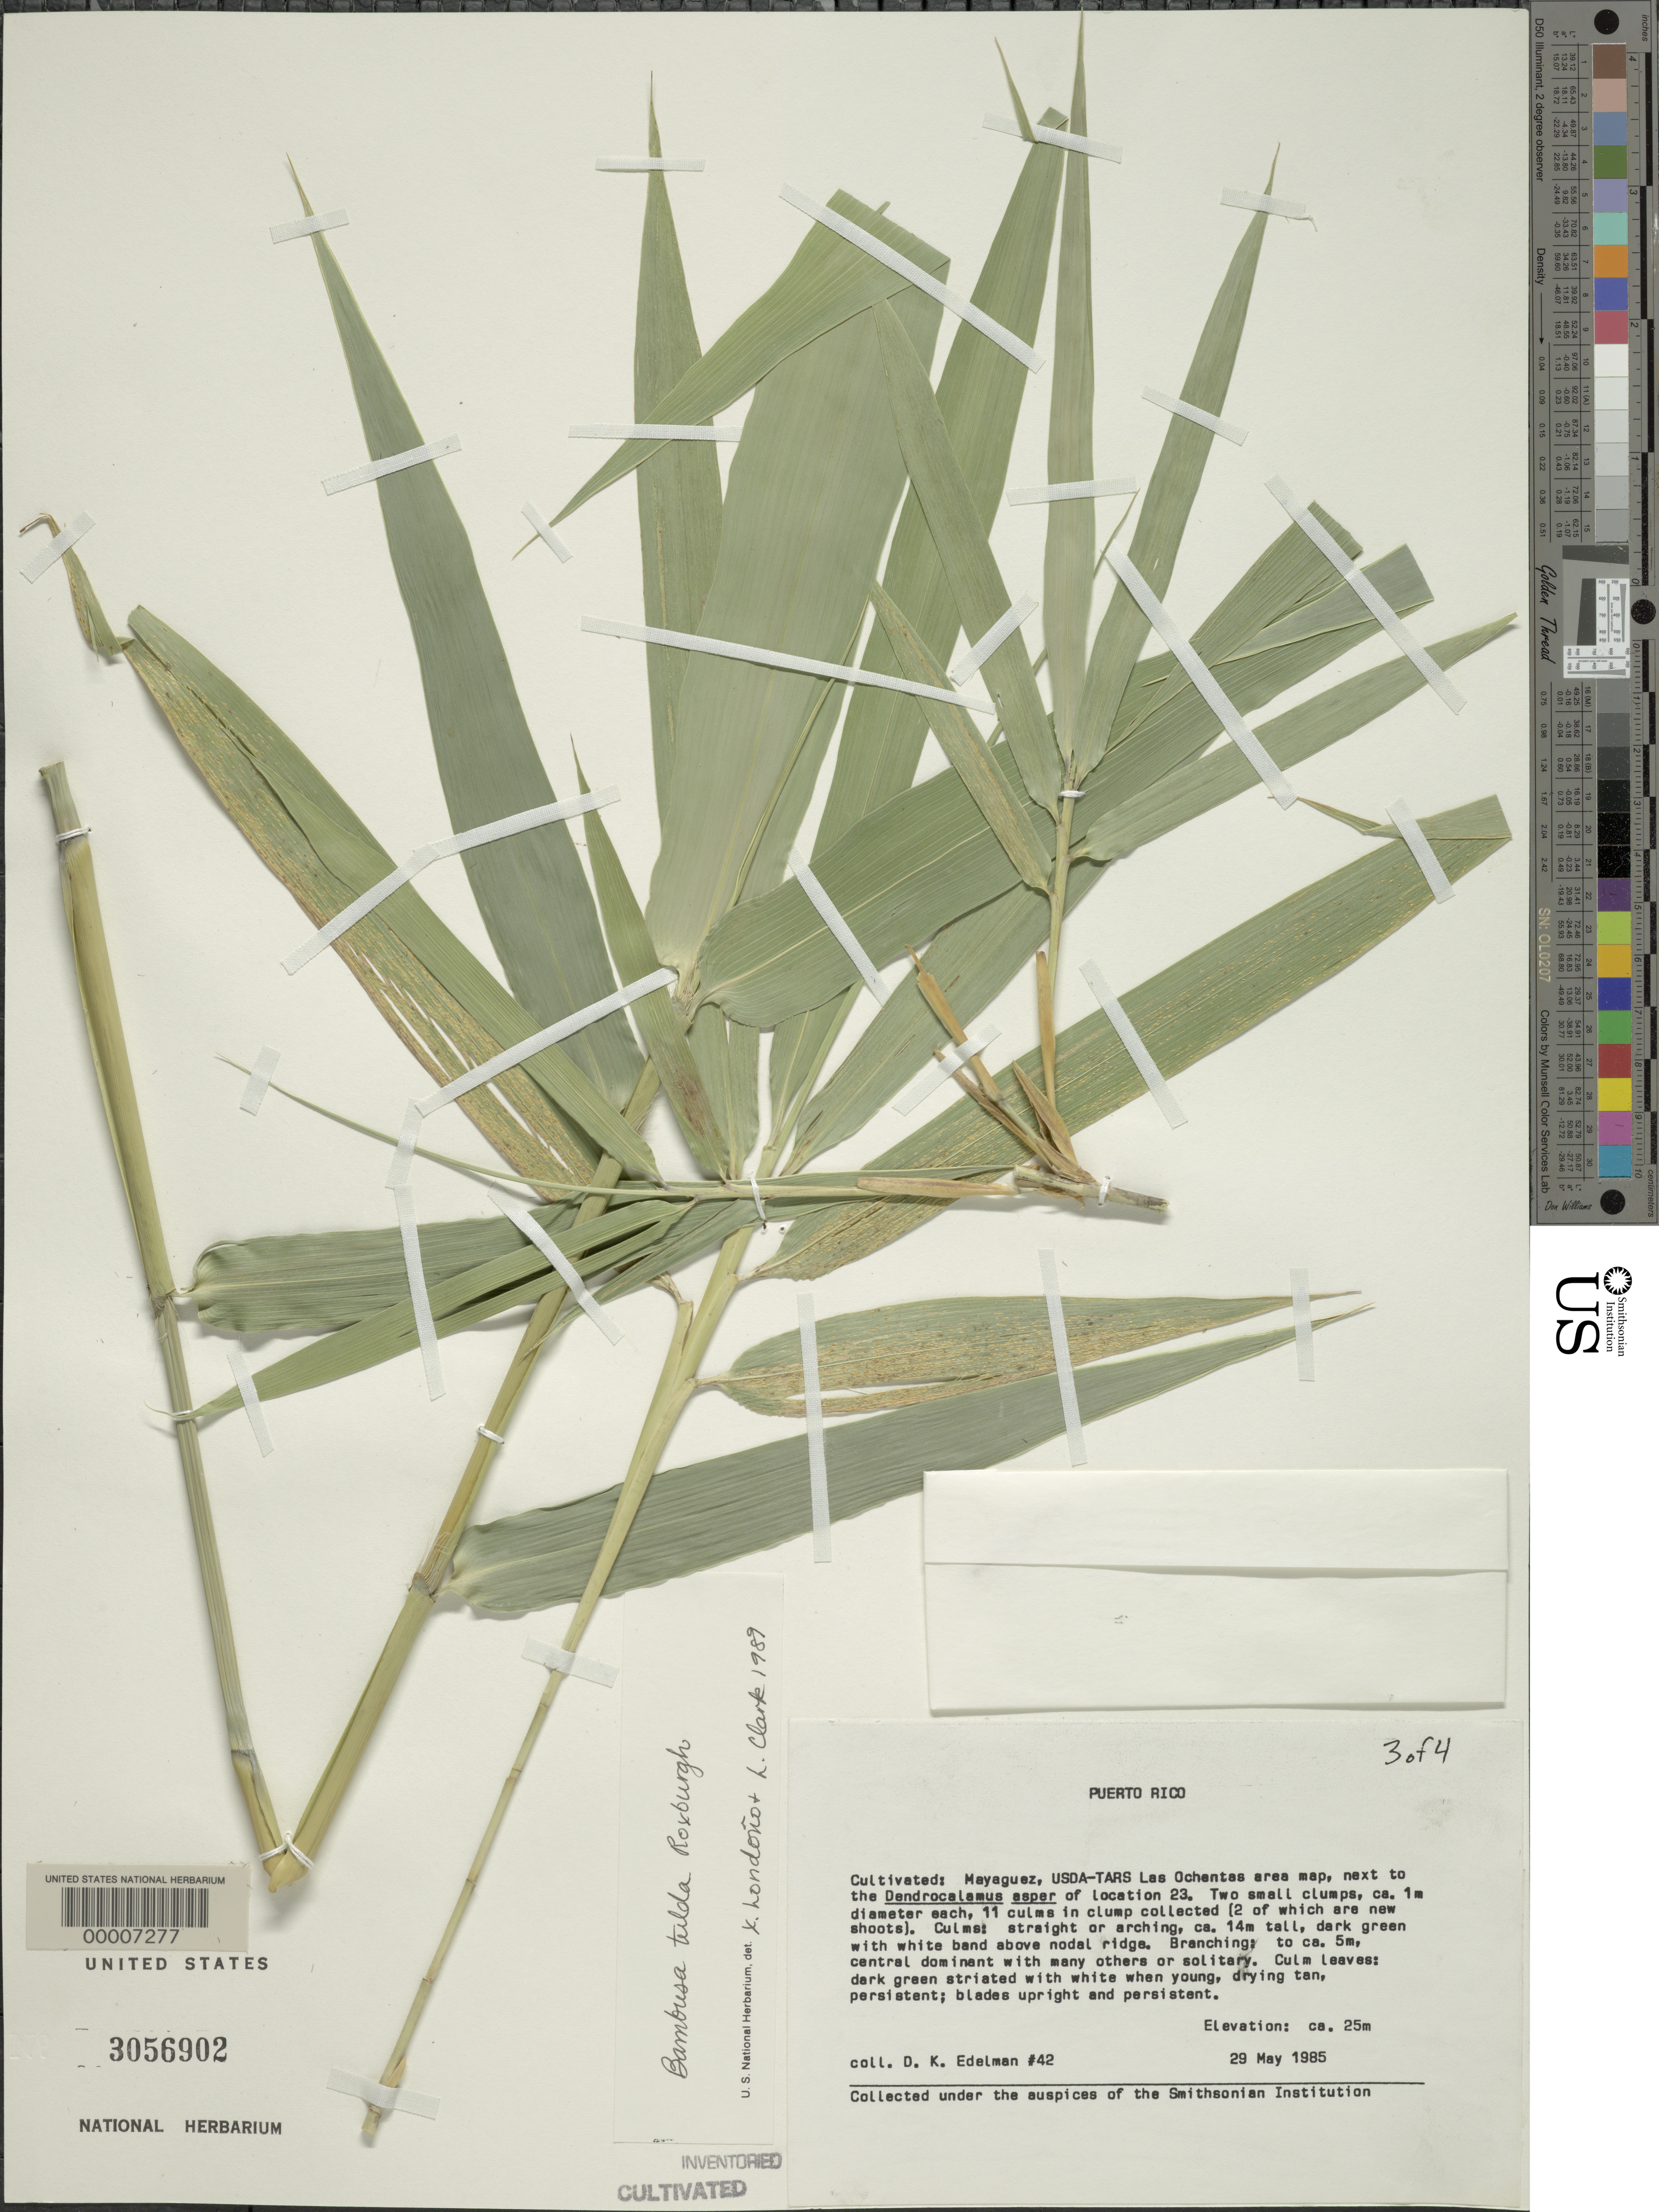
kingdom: Plantae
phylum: Tracheophyta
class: Liliopsida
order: Poales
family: Poaceae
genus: Bambusa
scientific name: Bambusa tulda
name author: Roxb.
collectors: D. Edelman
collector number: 42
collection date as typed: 29 May 1985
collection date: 1985-05-29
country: Puerto Rico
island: Greater Antilles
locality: Mayaguez, usda-tars, las ochentas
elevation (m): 25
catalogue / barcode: US 3056902